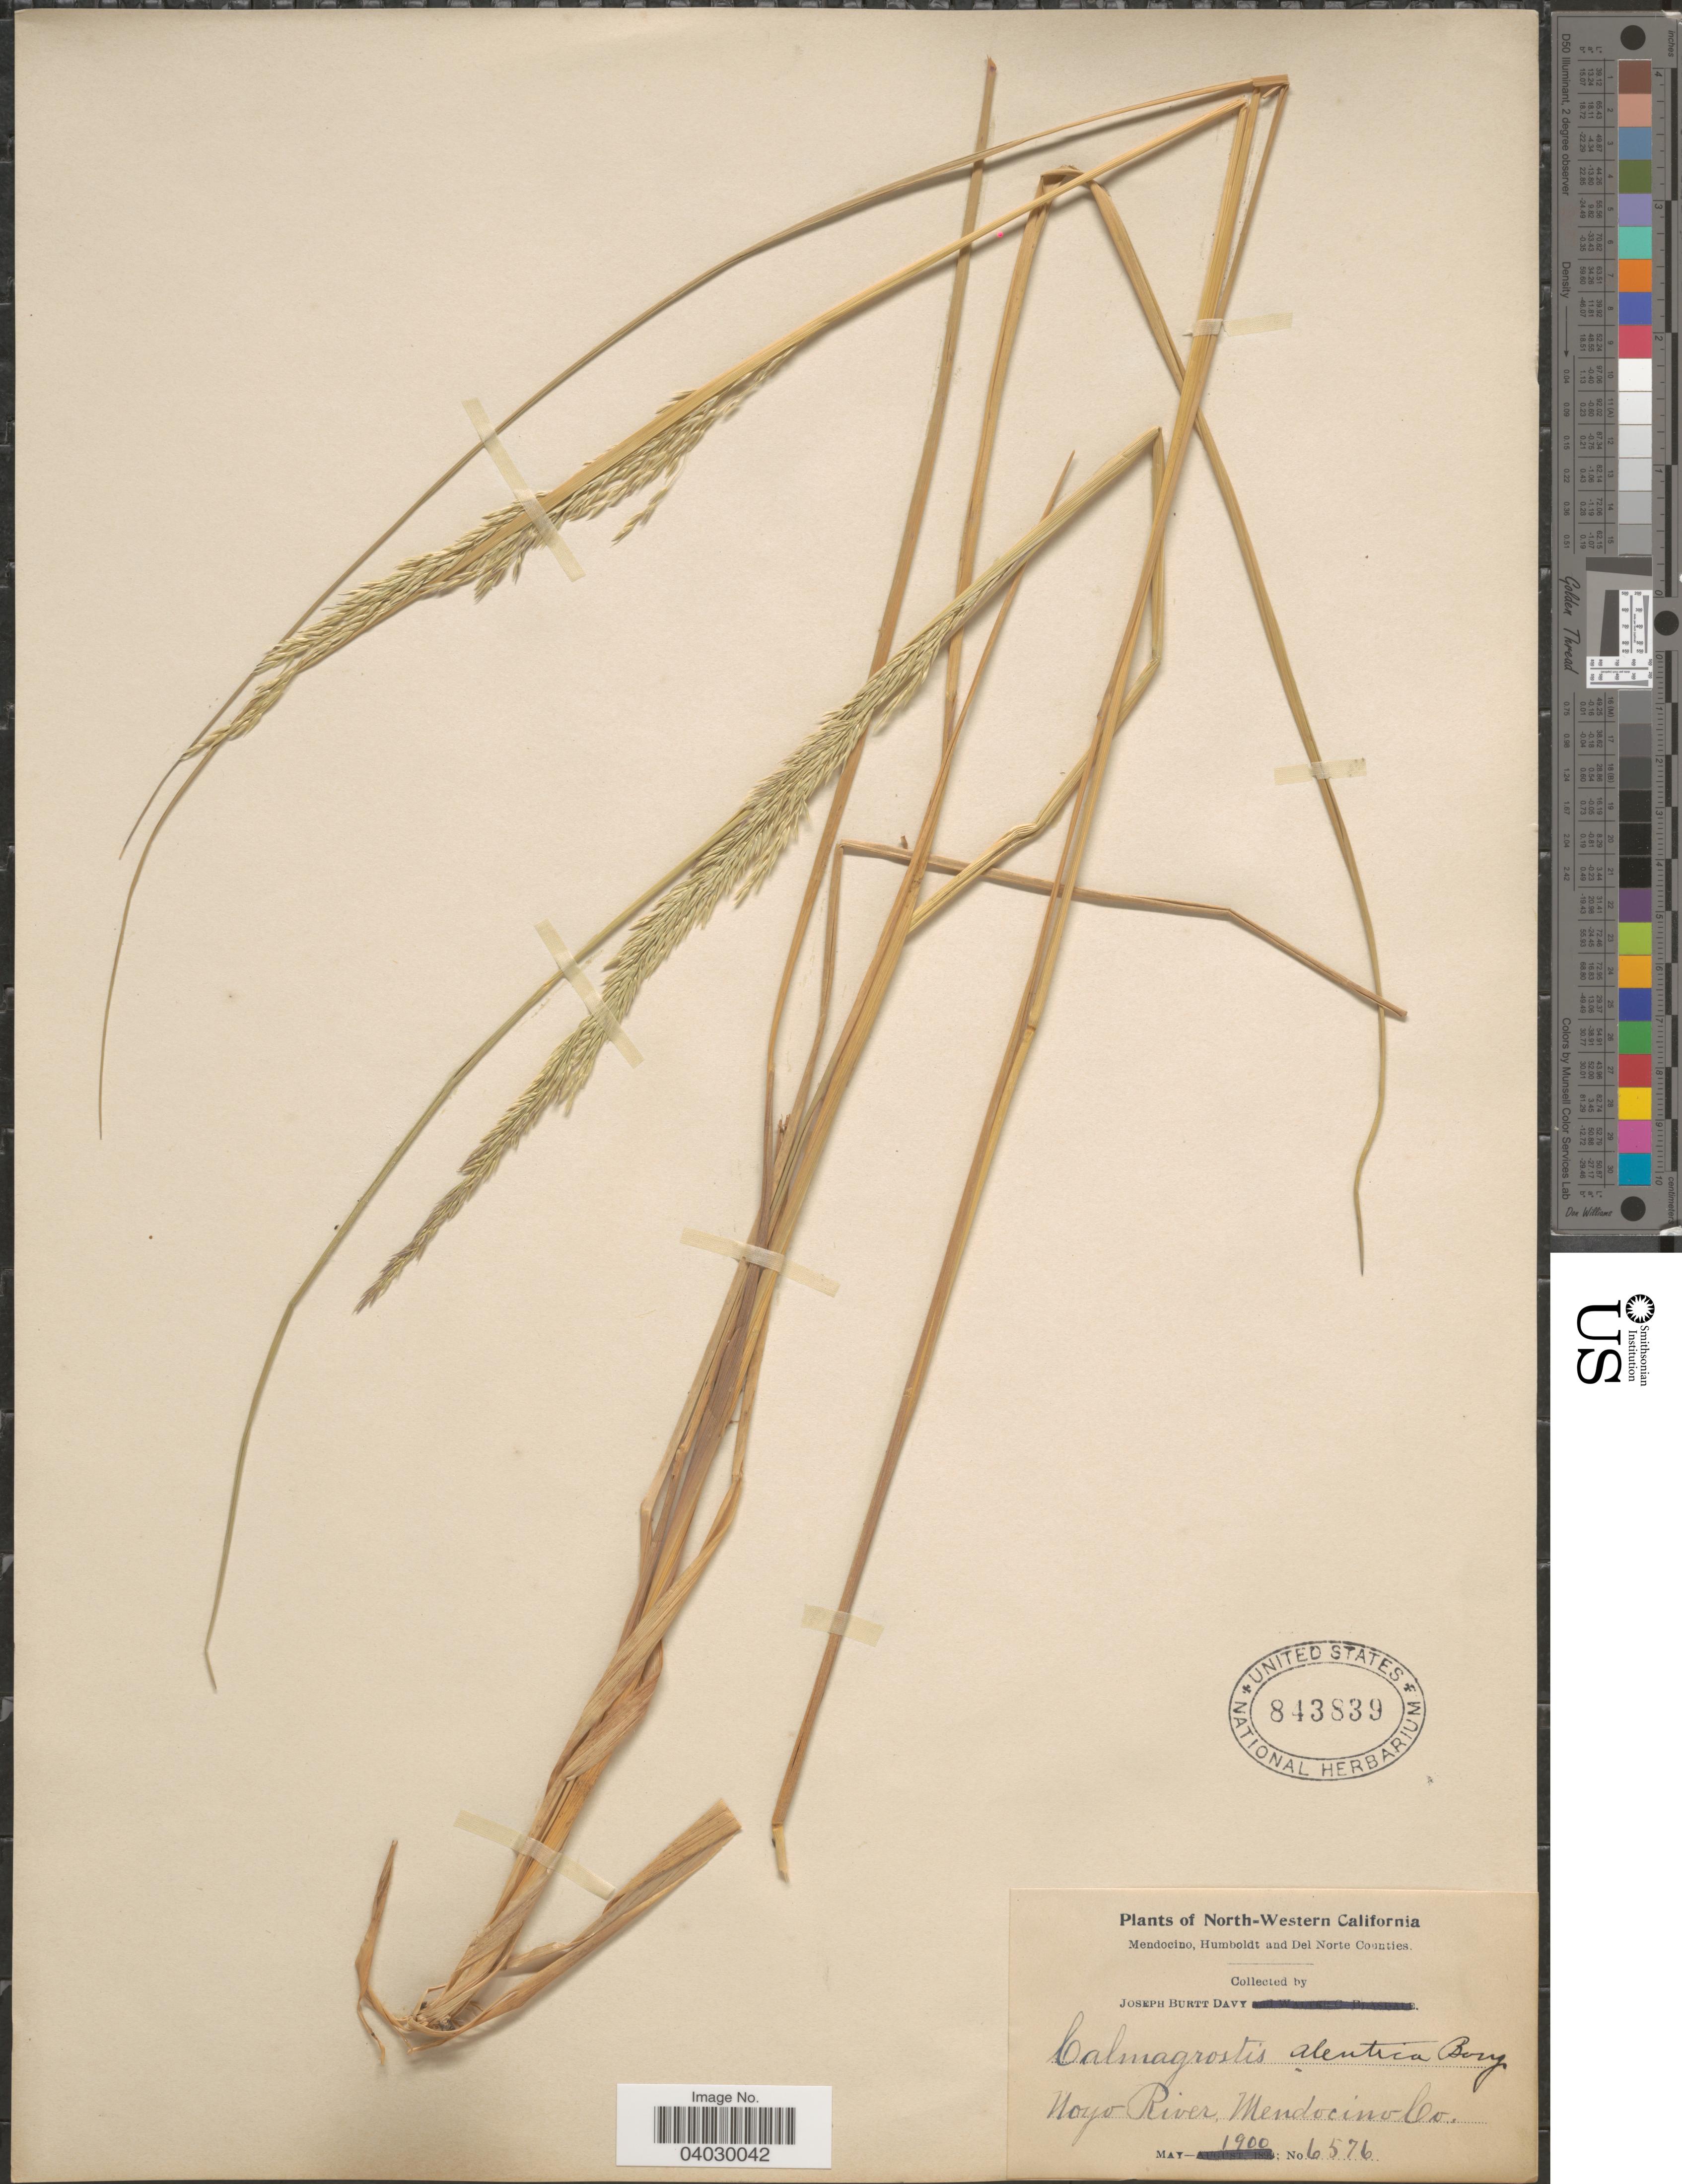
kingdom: Plantae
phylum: Tracheophyta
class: Liliopsida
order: Poales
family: Poaceae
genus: Calamagrostis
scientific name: Calamagrostis nutkaensis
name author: (J. Presl) Steud.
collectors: J. Burtt Davy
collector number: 6576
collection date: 1900-05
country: United States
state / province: California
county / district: Mendocino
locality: North-Western California. Noyo River, Mendocino Co.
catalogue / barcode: US 843839